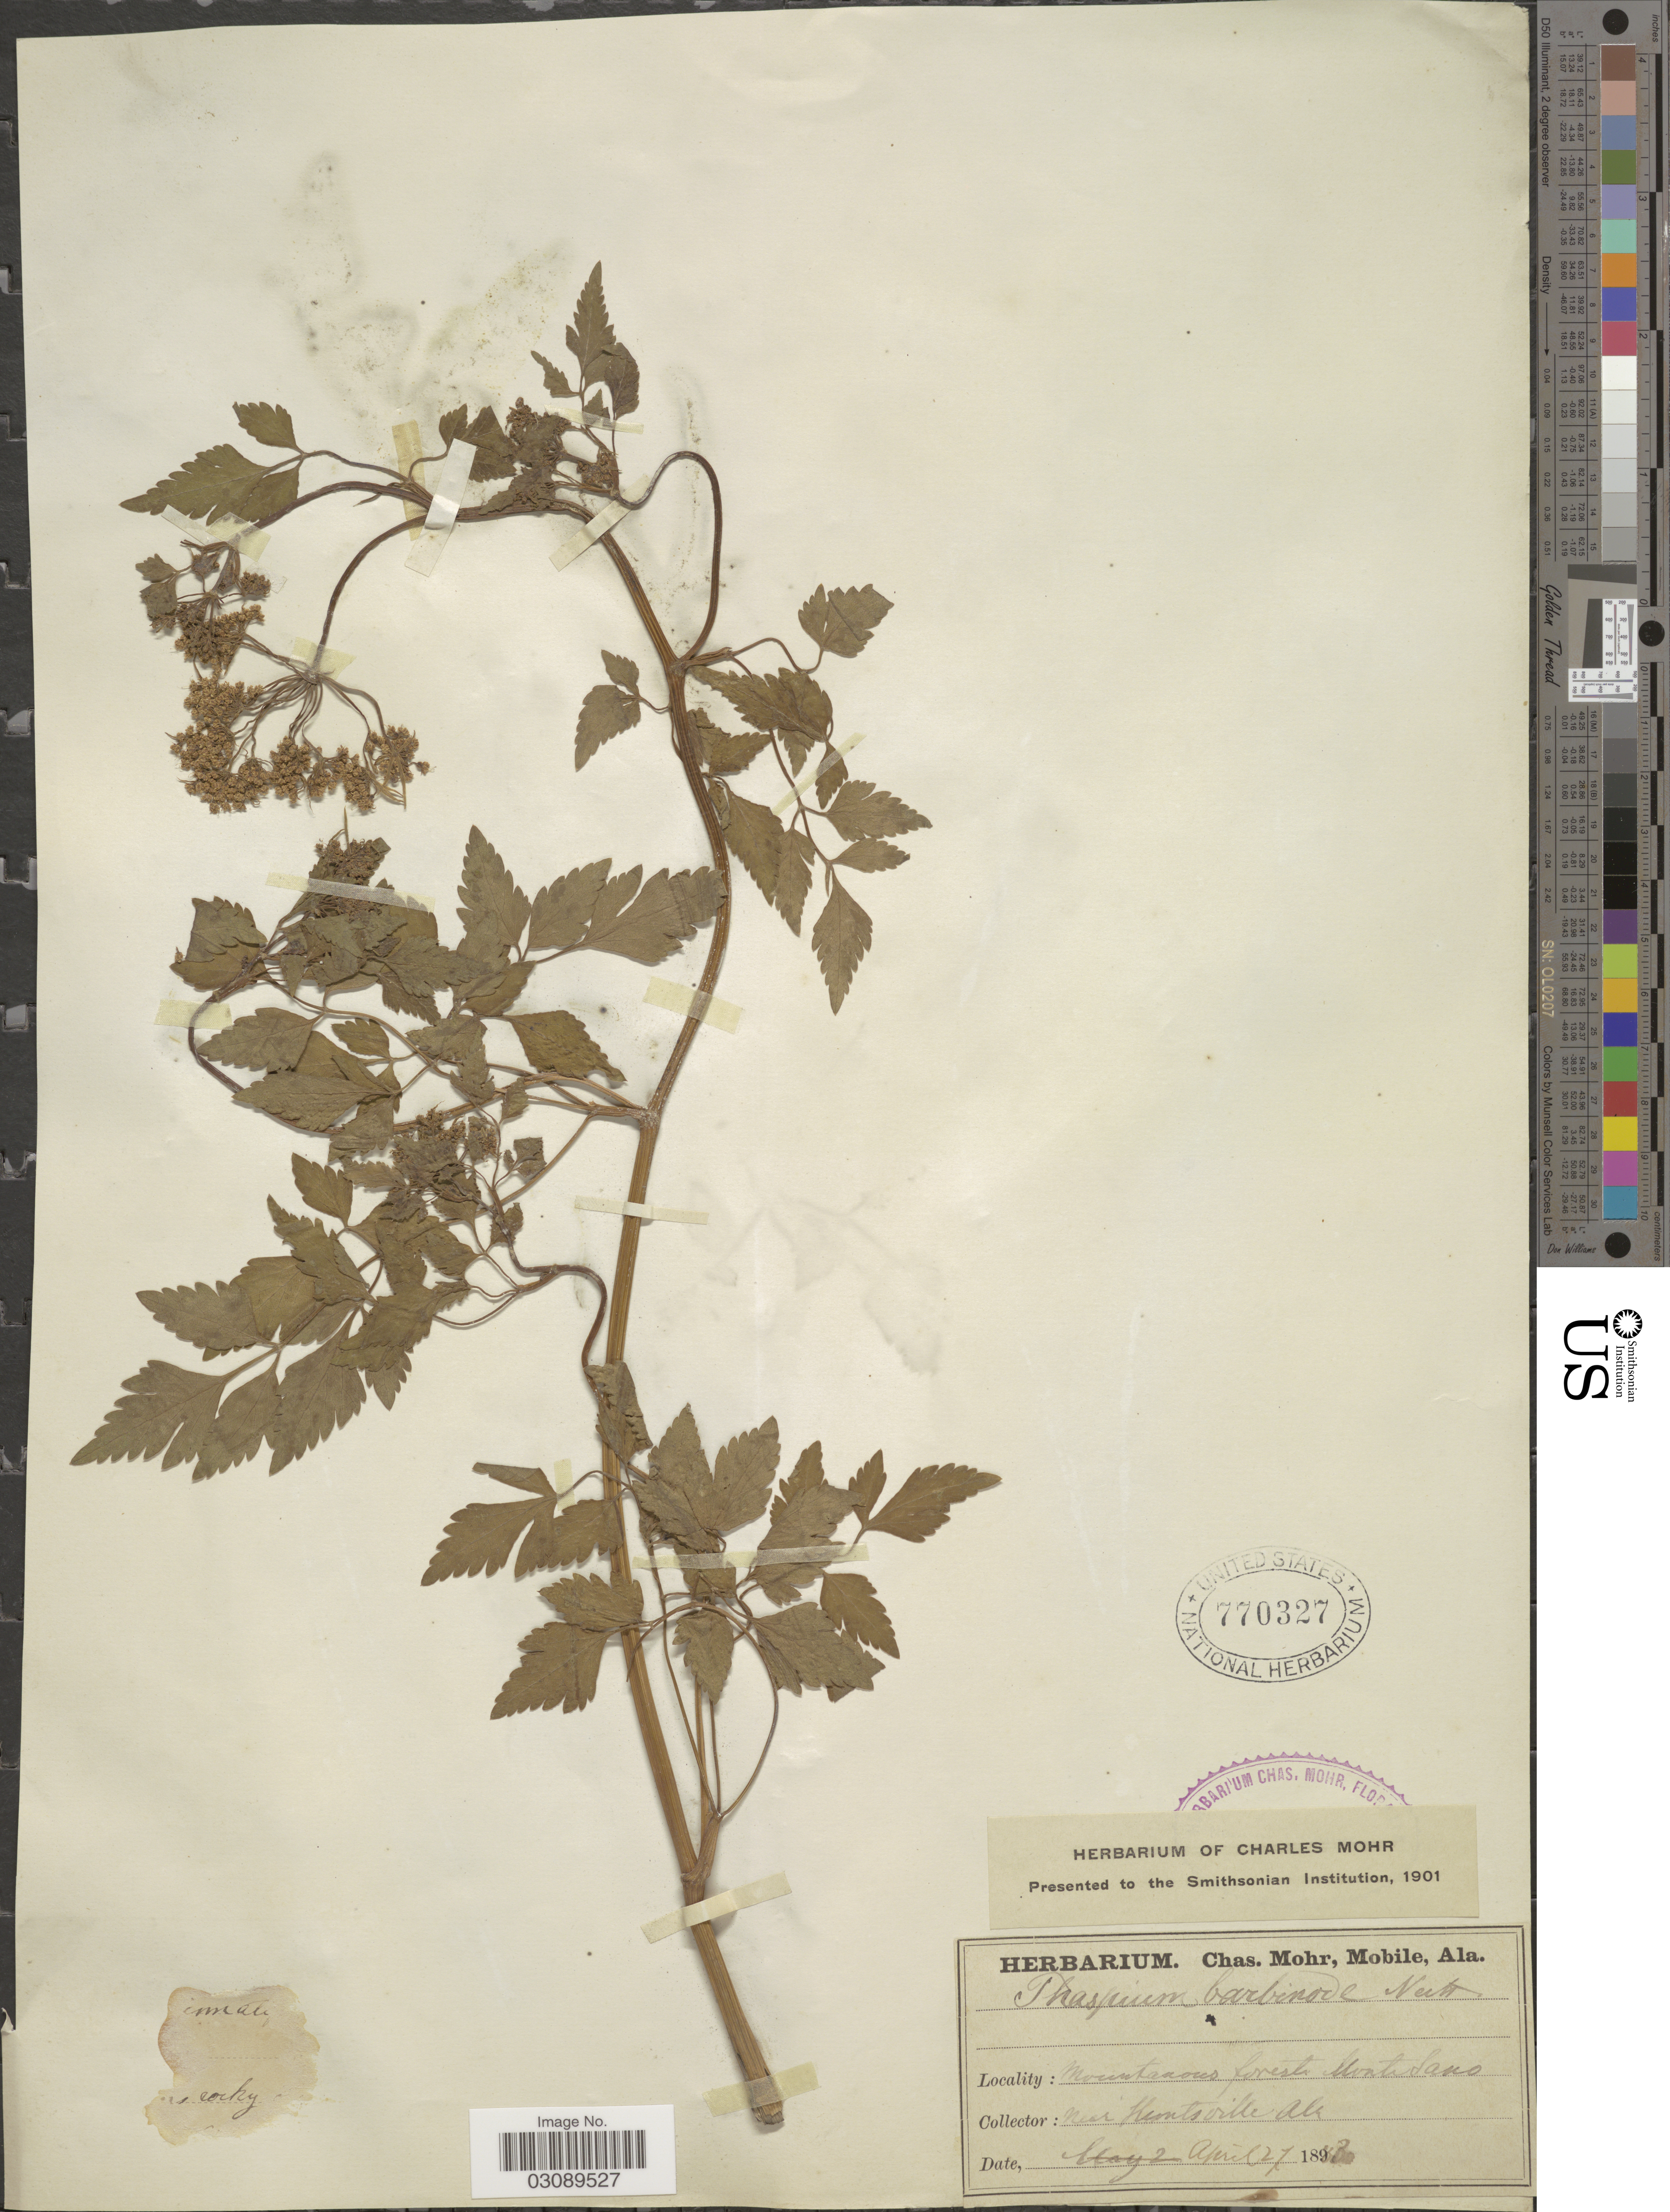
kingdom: Plantae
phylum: Tracheophyta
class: Magnoliopsida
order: Apiales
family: Apiaceae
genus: Thaspium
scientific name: Thaspium barbinode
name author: (Michx.) Nutt.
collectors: ex herb. Charles Mohr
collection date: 1887-04-27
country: United States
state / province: Alabama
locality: Monte Sano. Near Huntsville.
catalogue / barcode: US 770327